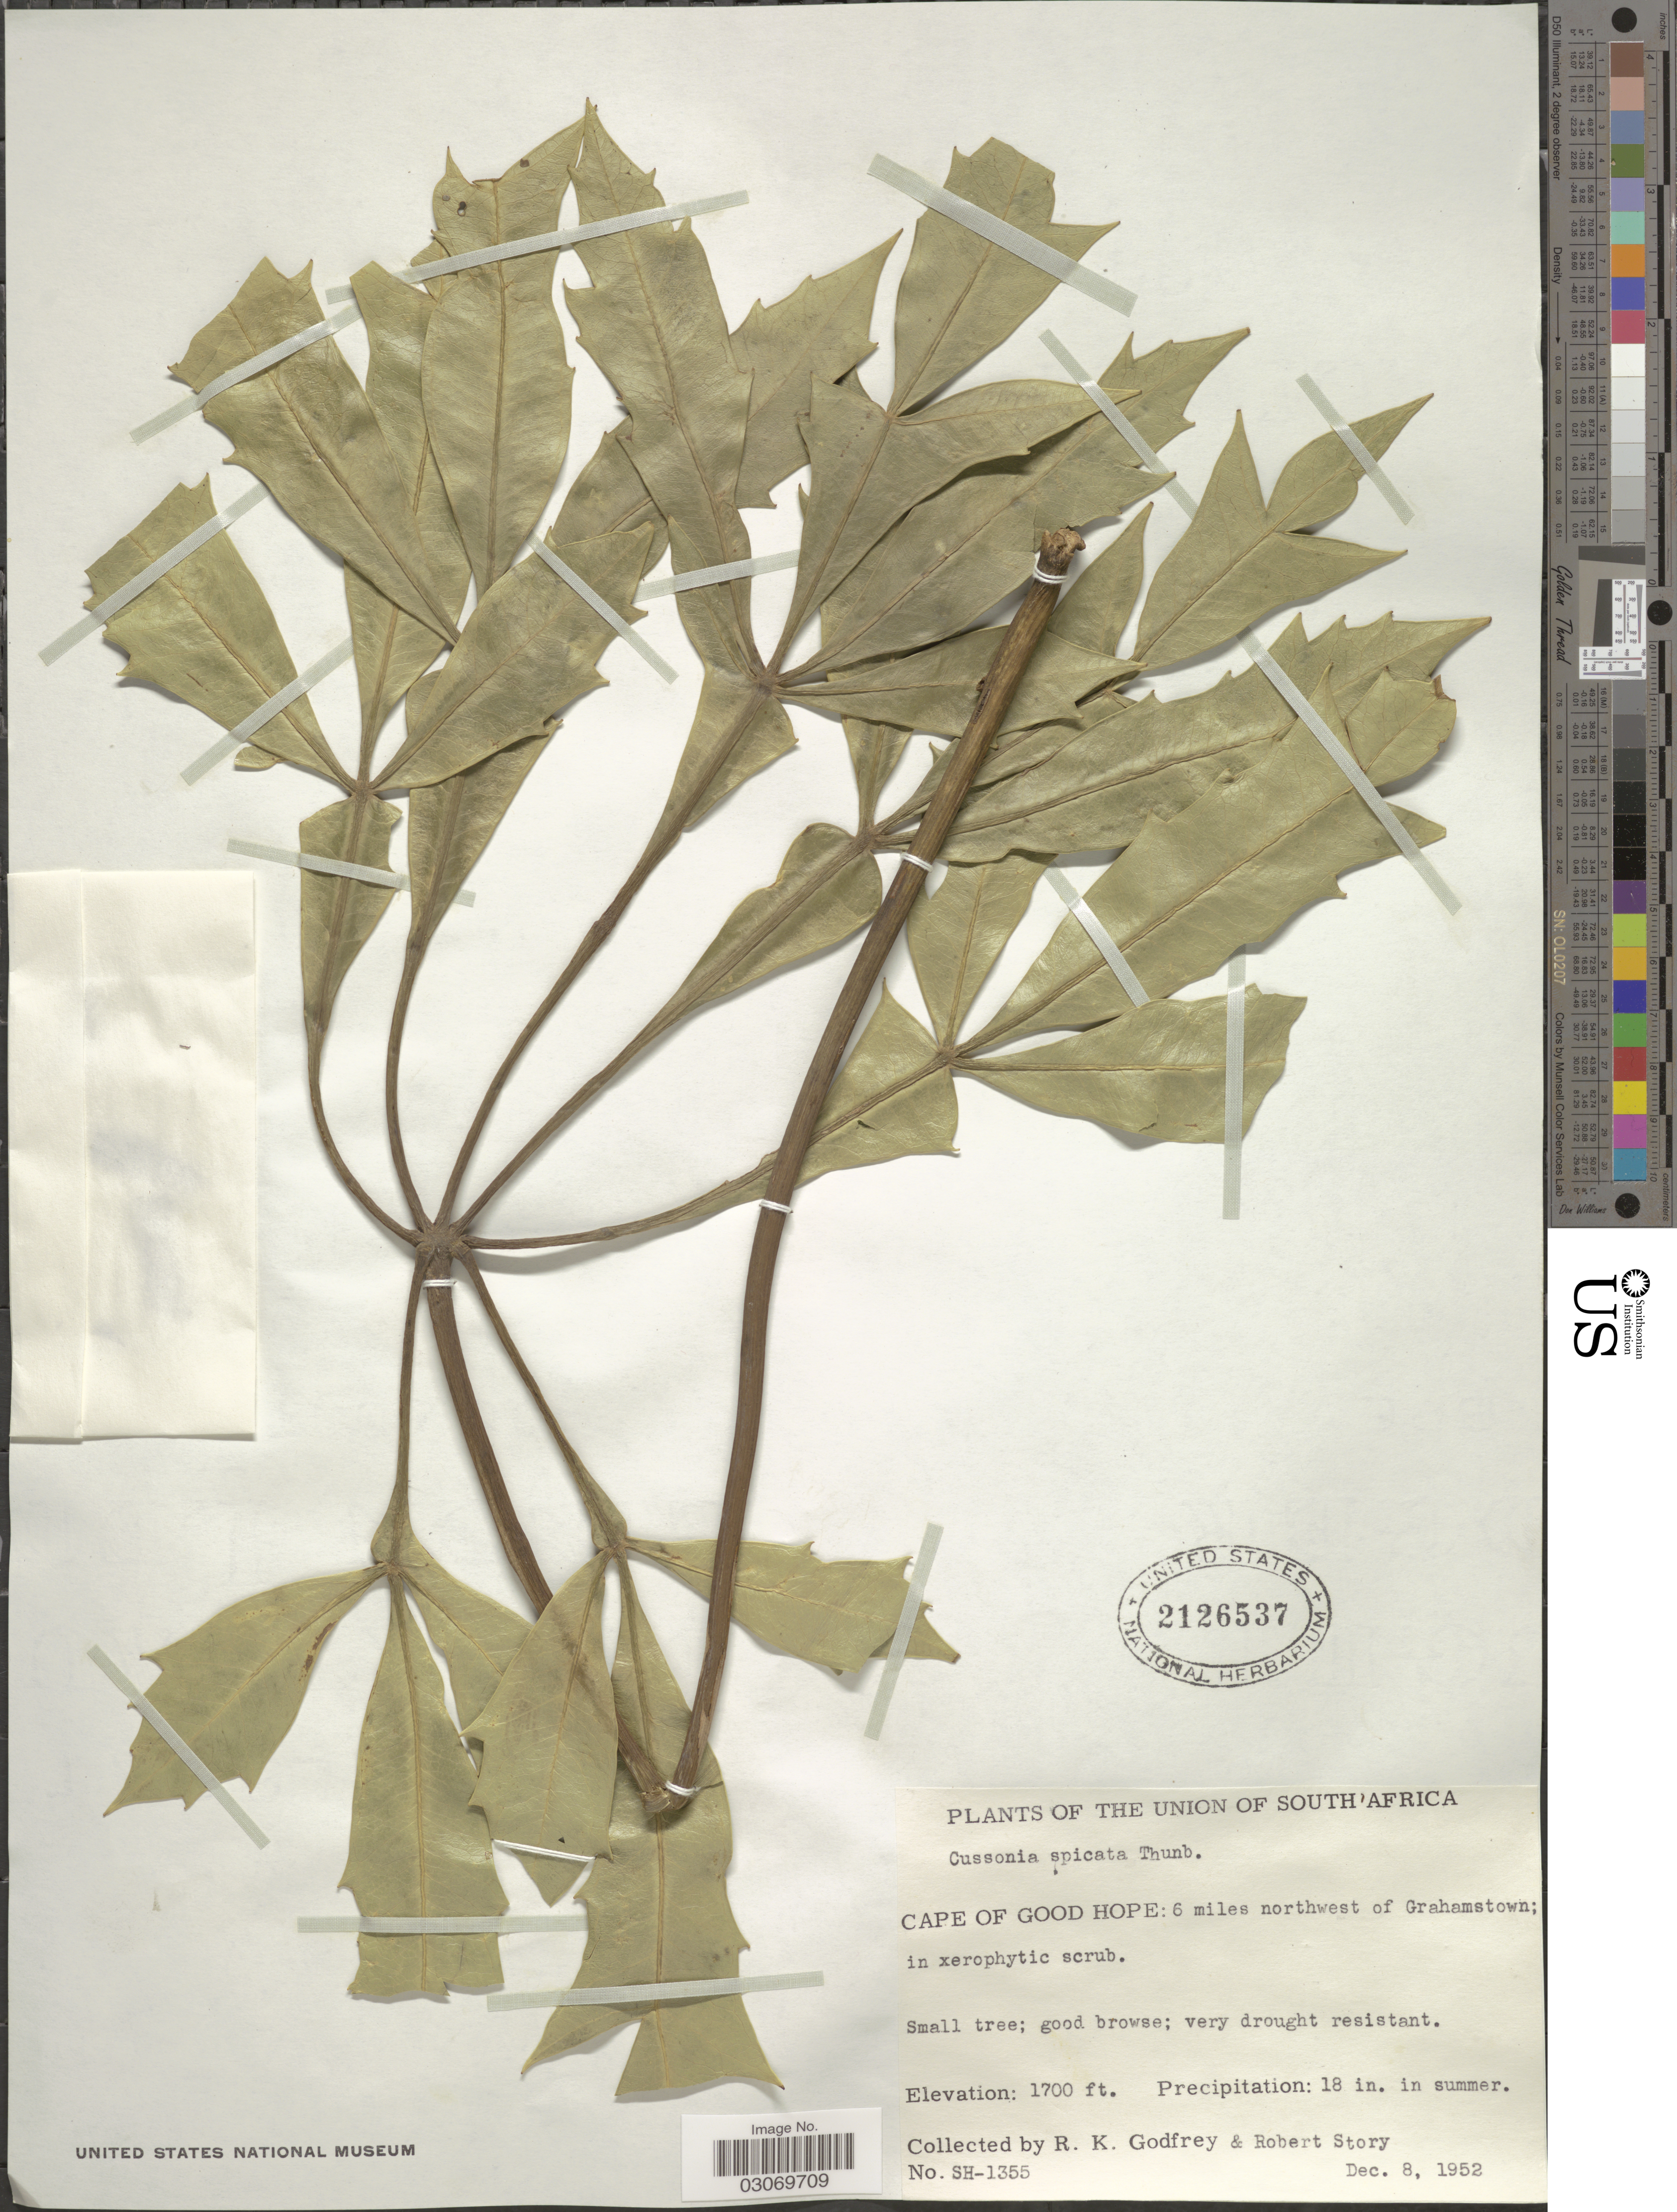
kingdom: Plantae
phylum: Tracheophyta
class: Magnoliopsida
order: Apiales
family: Araliaceae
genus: Cussonia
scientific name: Cussonia spicata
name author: Thunb.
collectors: R. K. Godfrey & R. Story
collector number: SH-1355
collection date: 1952-12-08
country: South Africa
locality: Cape of Good Hope: 6 miles northwest of Grahamstown.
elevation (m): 518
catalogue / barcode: US 2126537